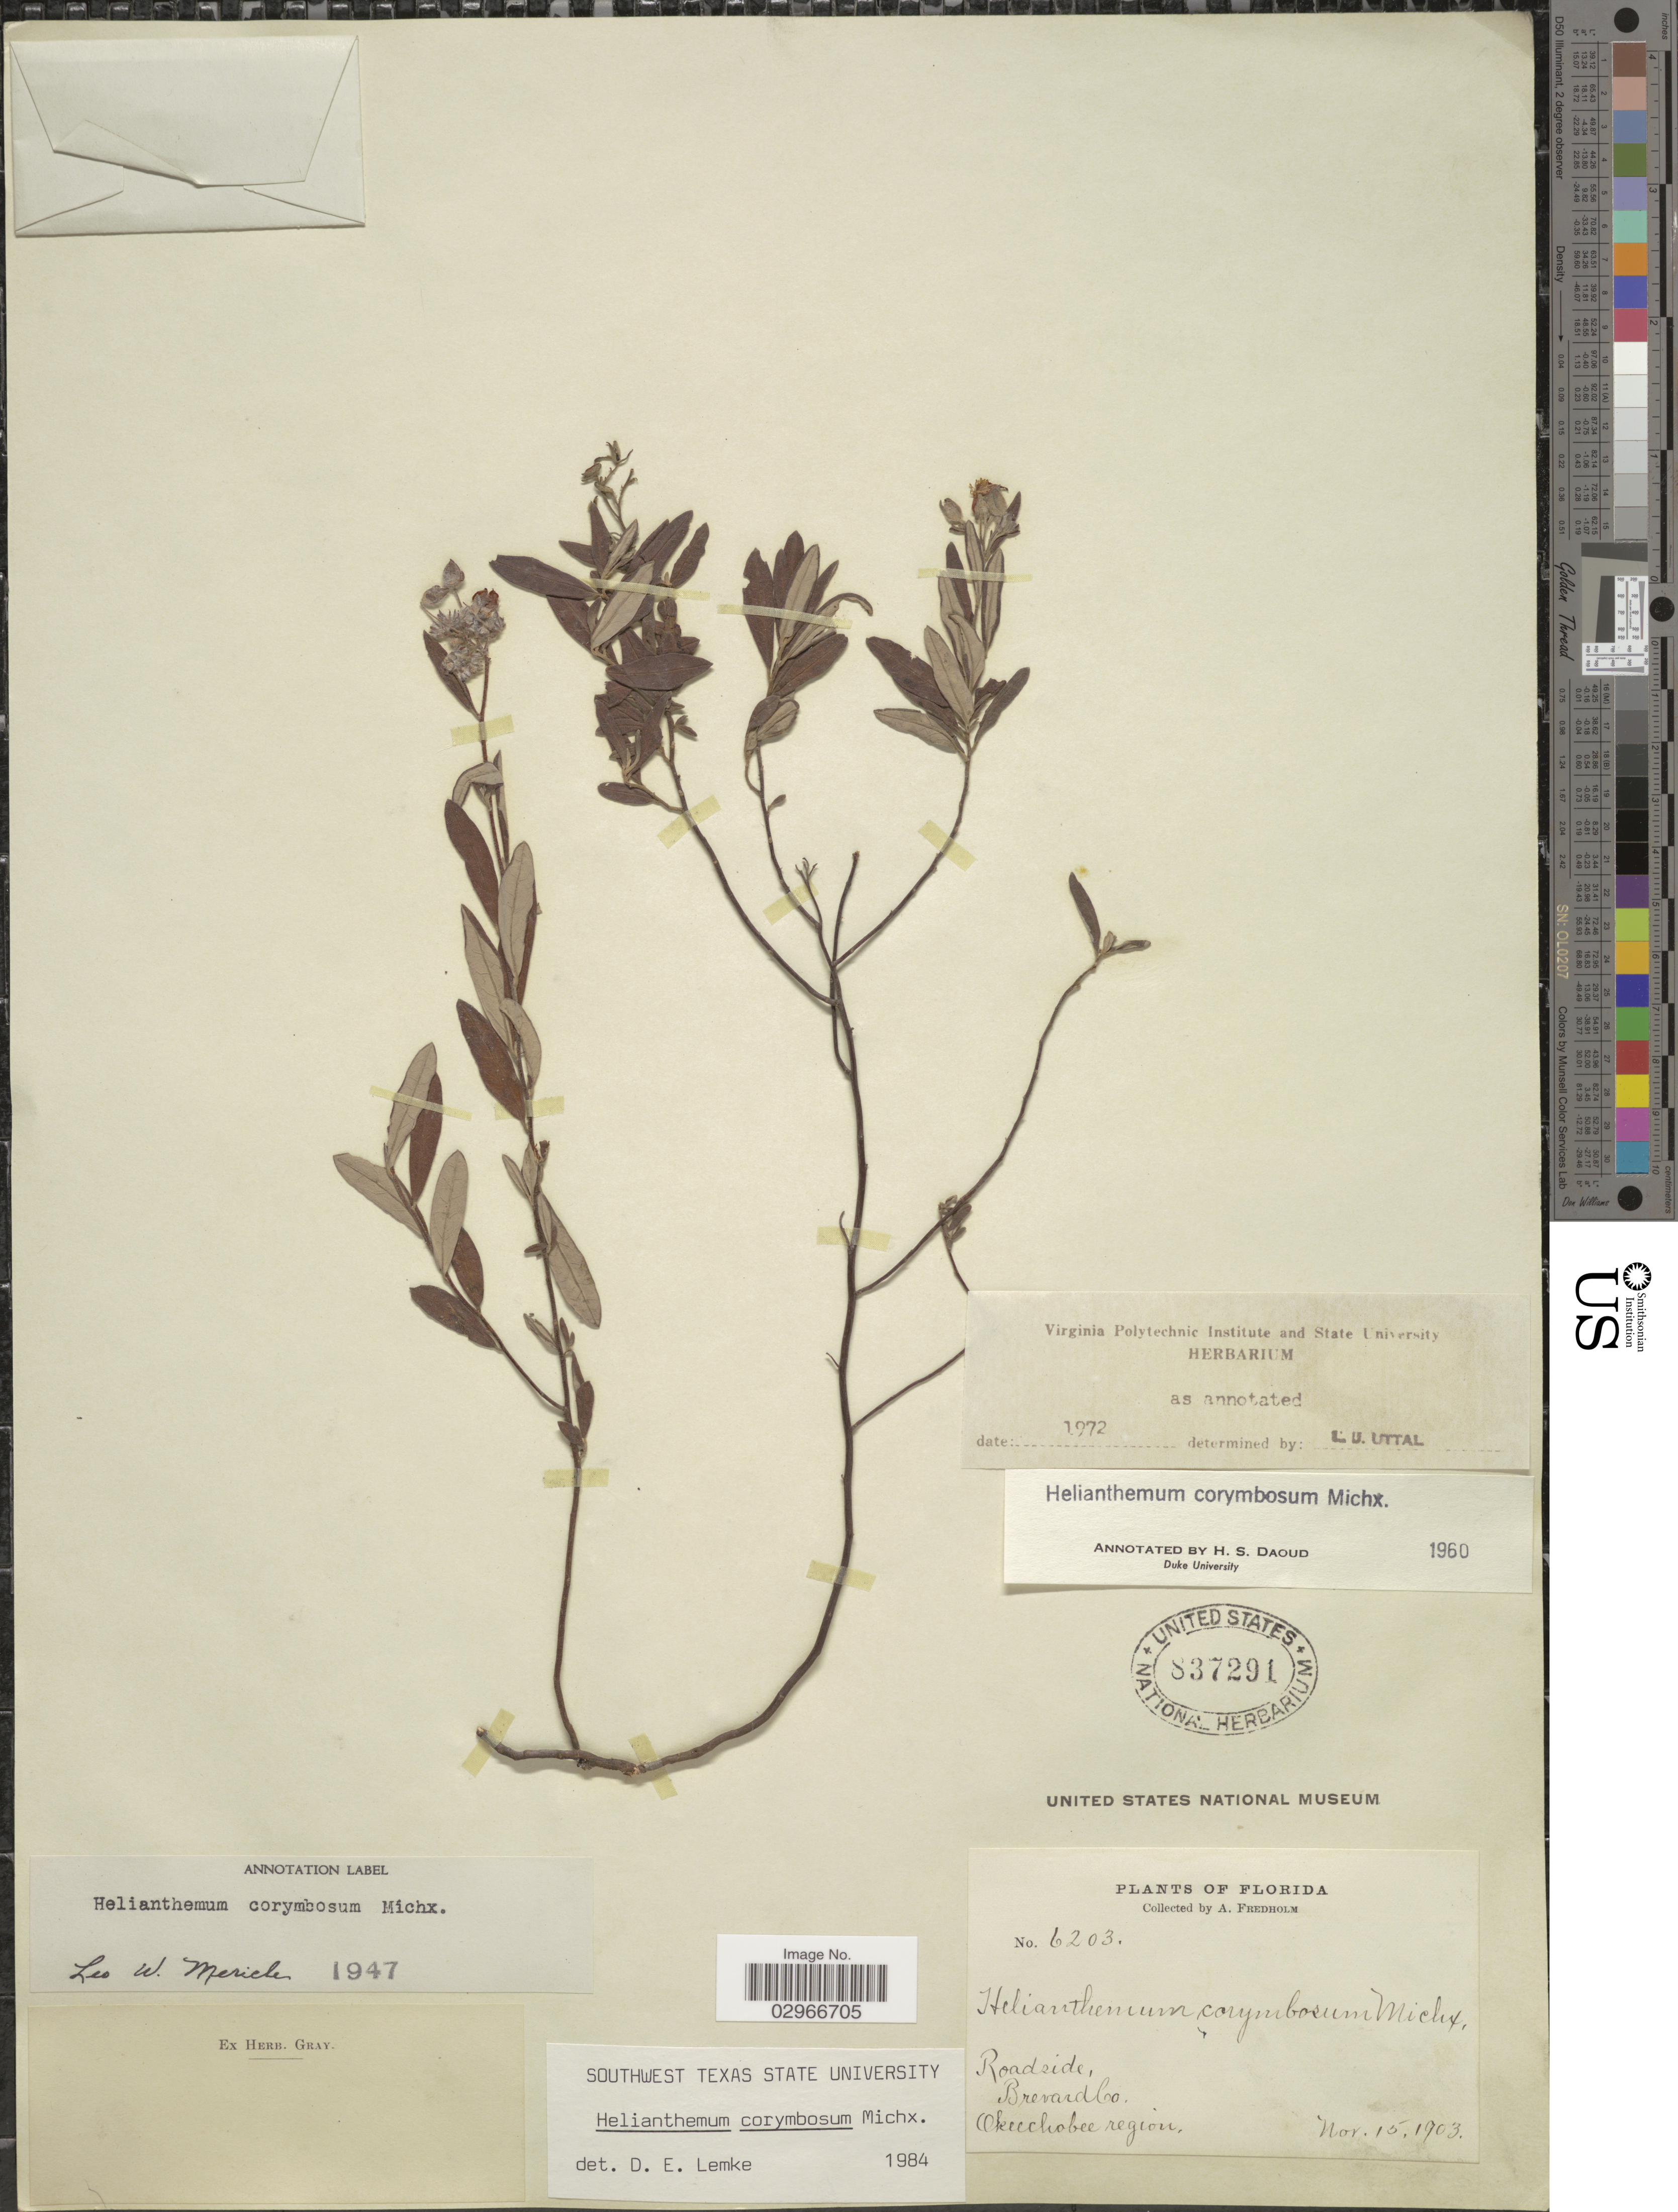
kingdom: Plantae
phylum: Tracheophyta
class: Magnoliopsida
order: Malvales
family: Cistaceae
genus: Helianthemum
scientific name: Helianthemum corymbosum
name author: Michx.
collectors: A. Fredholm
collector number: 6203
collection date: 1903-11-15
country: United States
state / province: Florida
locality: Roadside, Brevard Co., Okeechobee region.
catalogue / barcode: US 837291